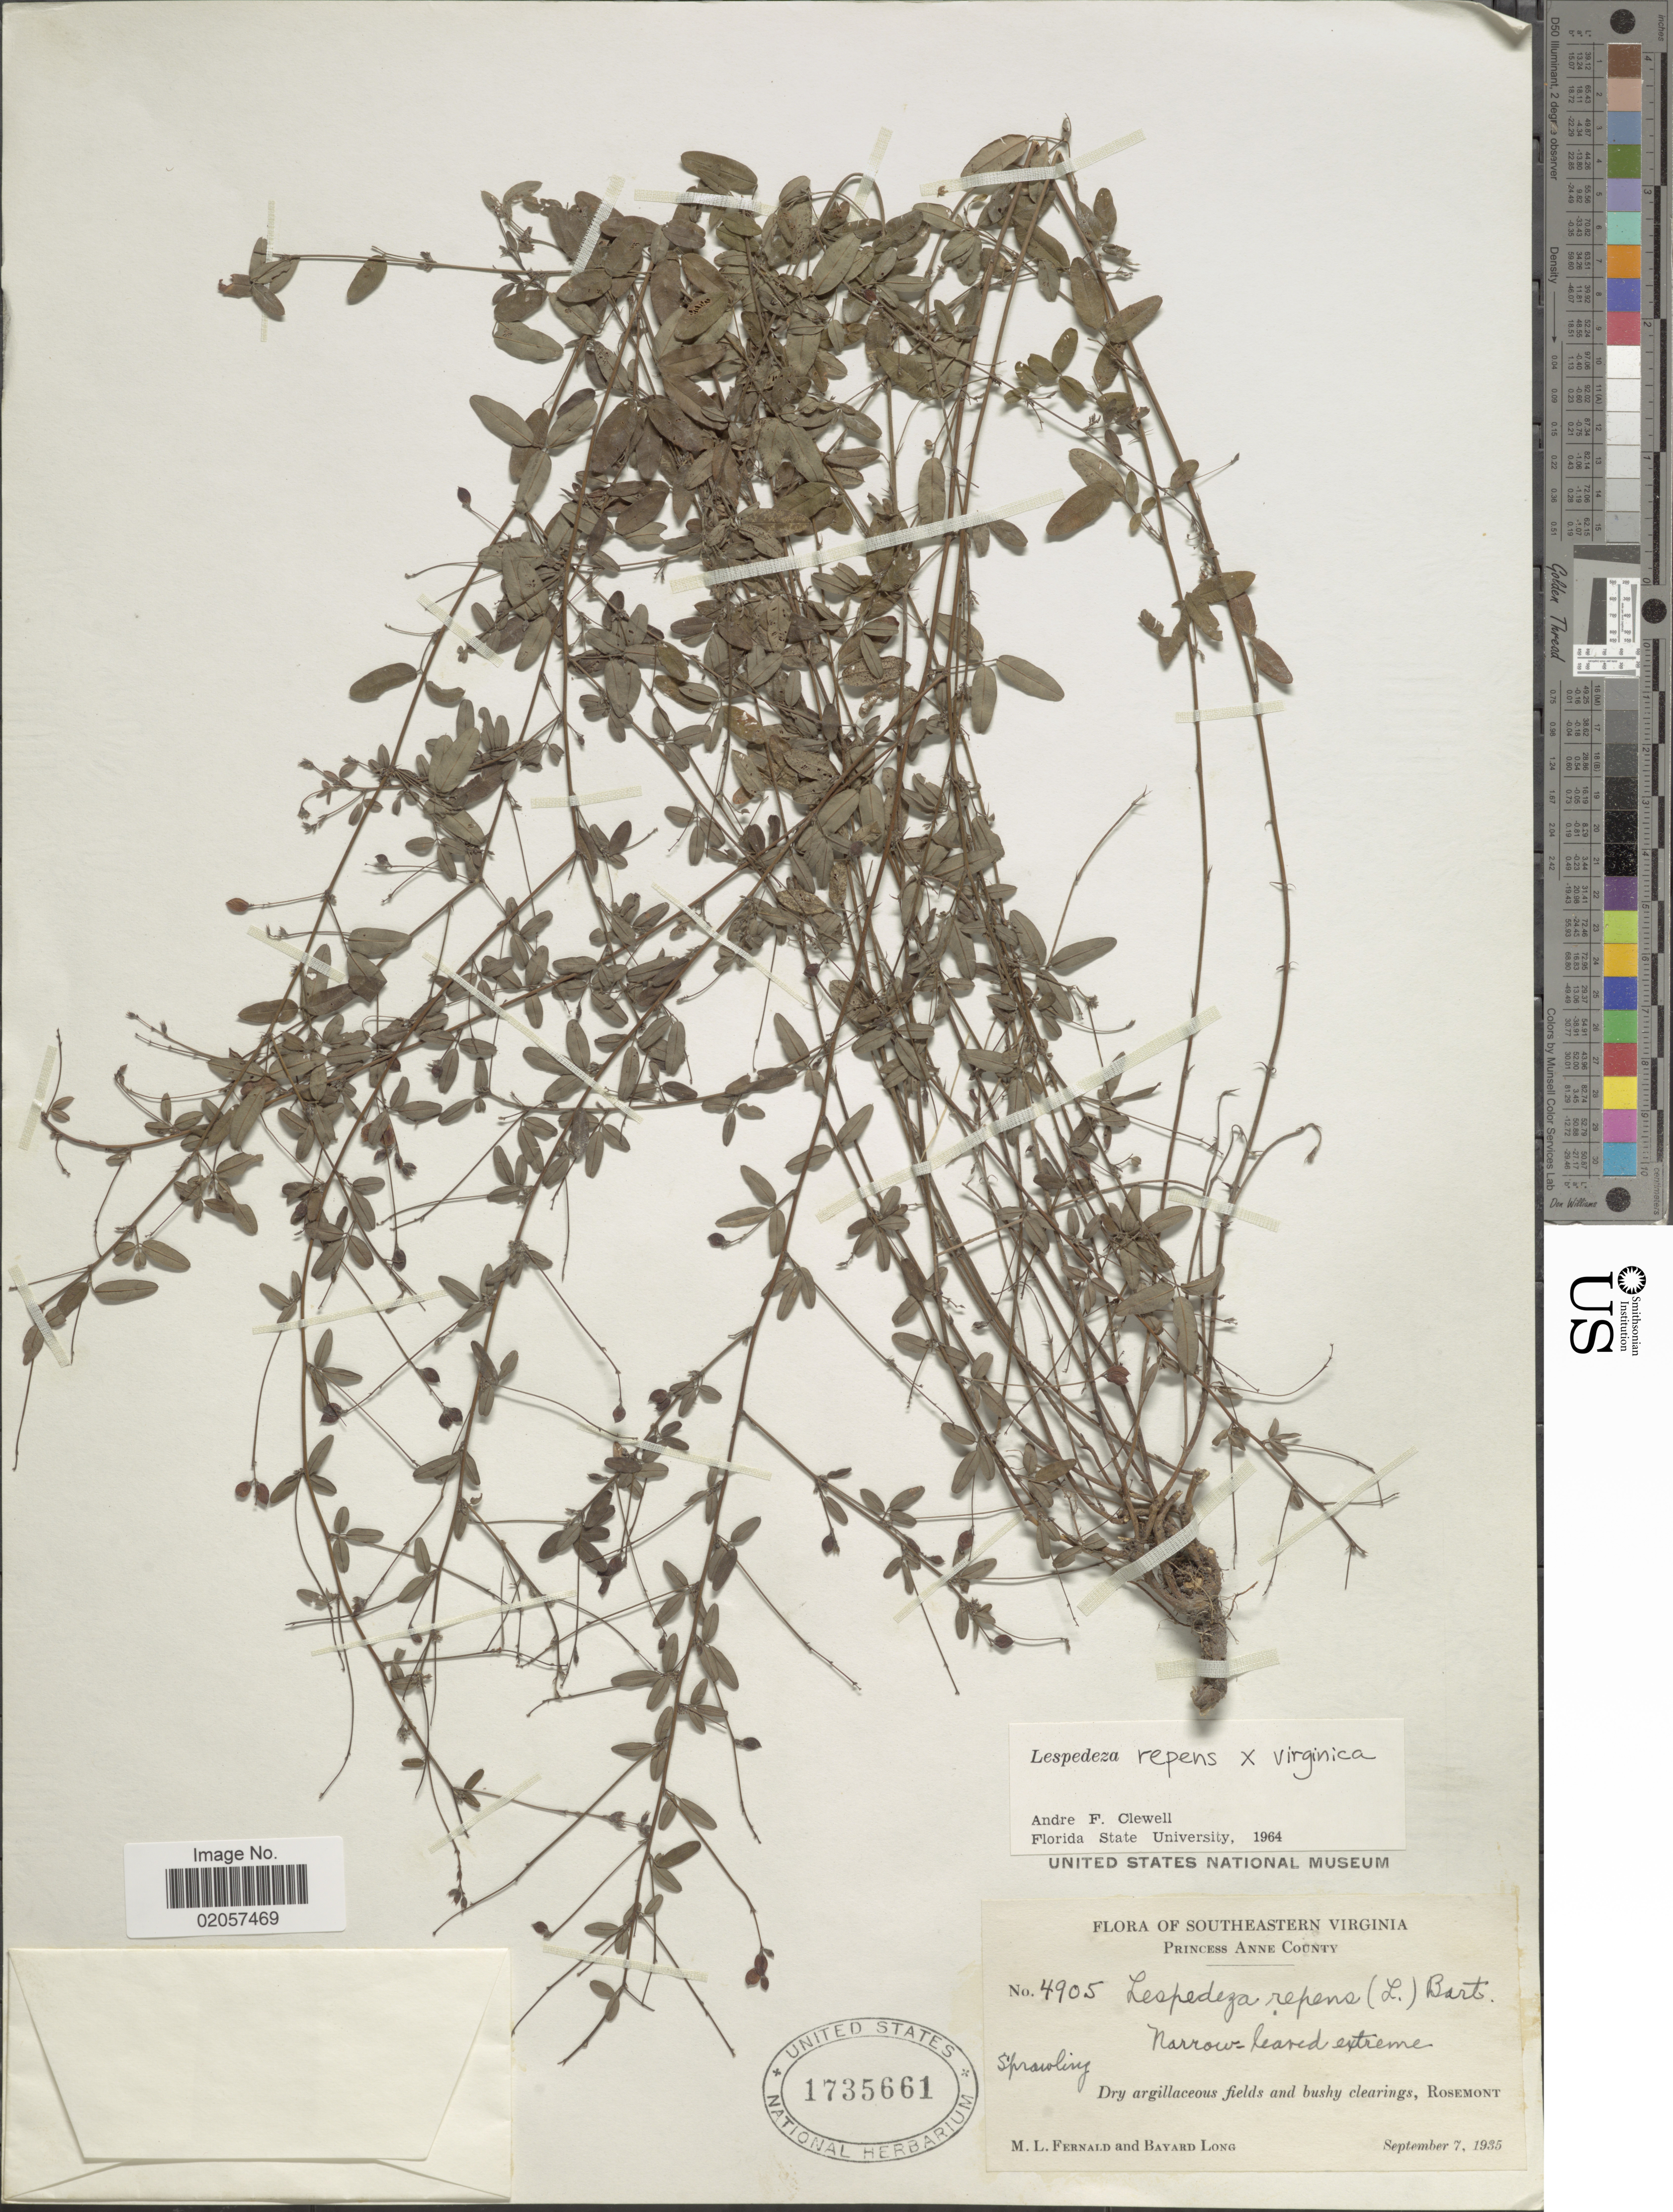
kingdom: Plantae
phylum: Tracheophyta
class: Magnoliopsida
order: Fabales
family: Fabaceae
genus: Lespedeza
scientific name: Lespedeza repens x L. virginica (L.) Britton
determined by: Clewell, Andre Francis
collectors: M. L. Fernald & B. Long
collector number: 4905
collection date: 1935-09-07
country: United States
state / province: Virginia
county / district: City of Virginia Beach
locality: Southeastern Virginia, Princess Anne (=historic county name) County, dry argillaceous fields and bushy clearings, Rosemont.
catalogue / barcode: US 1735661